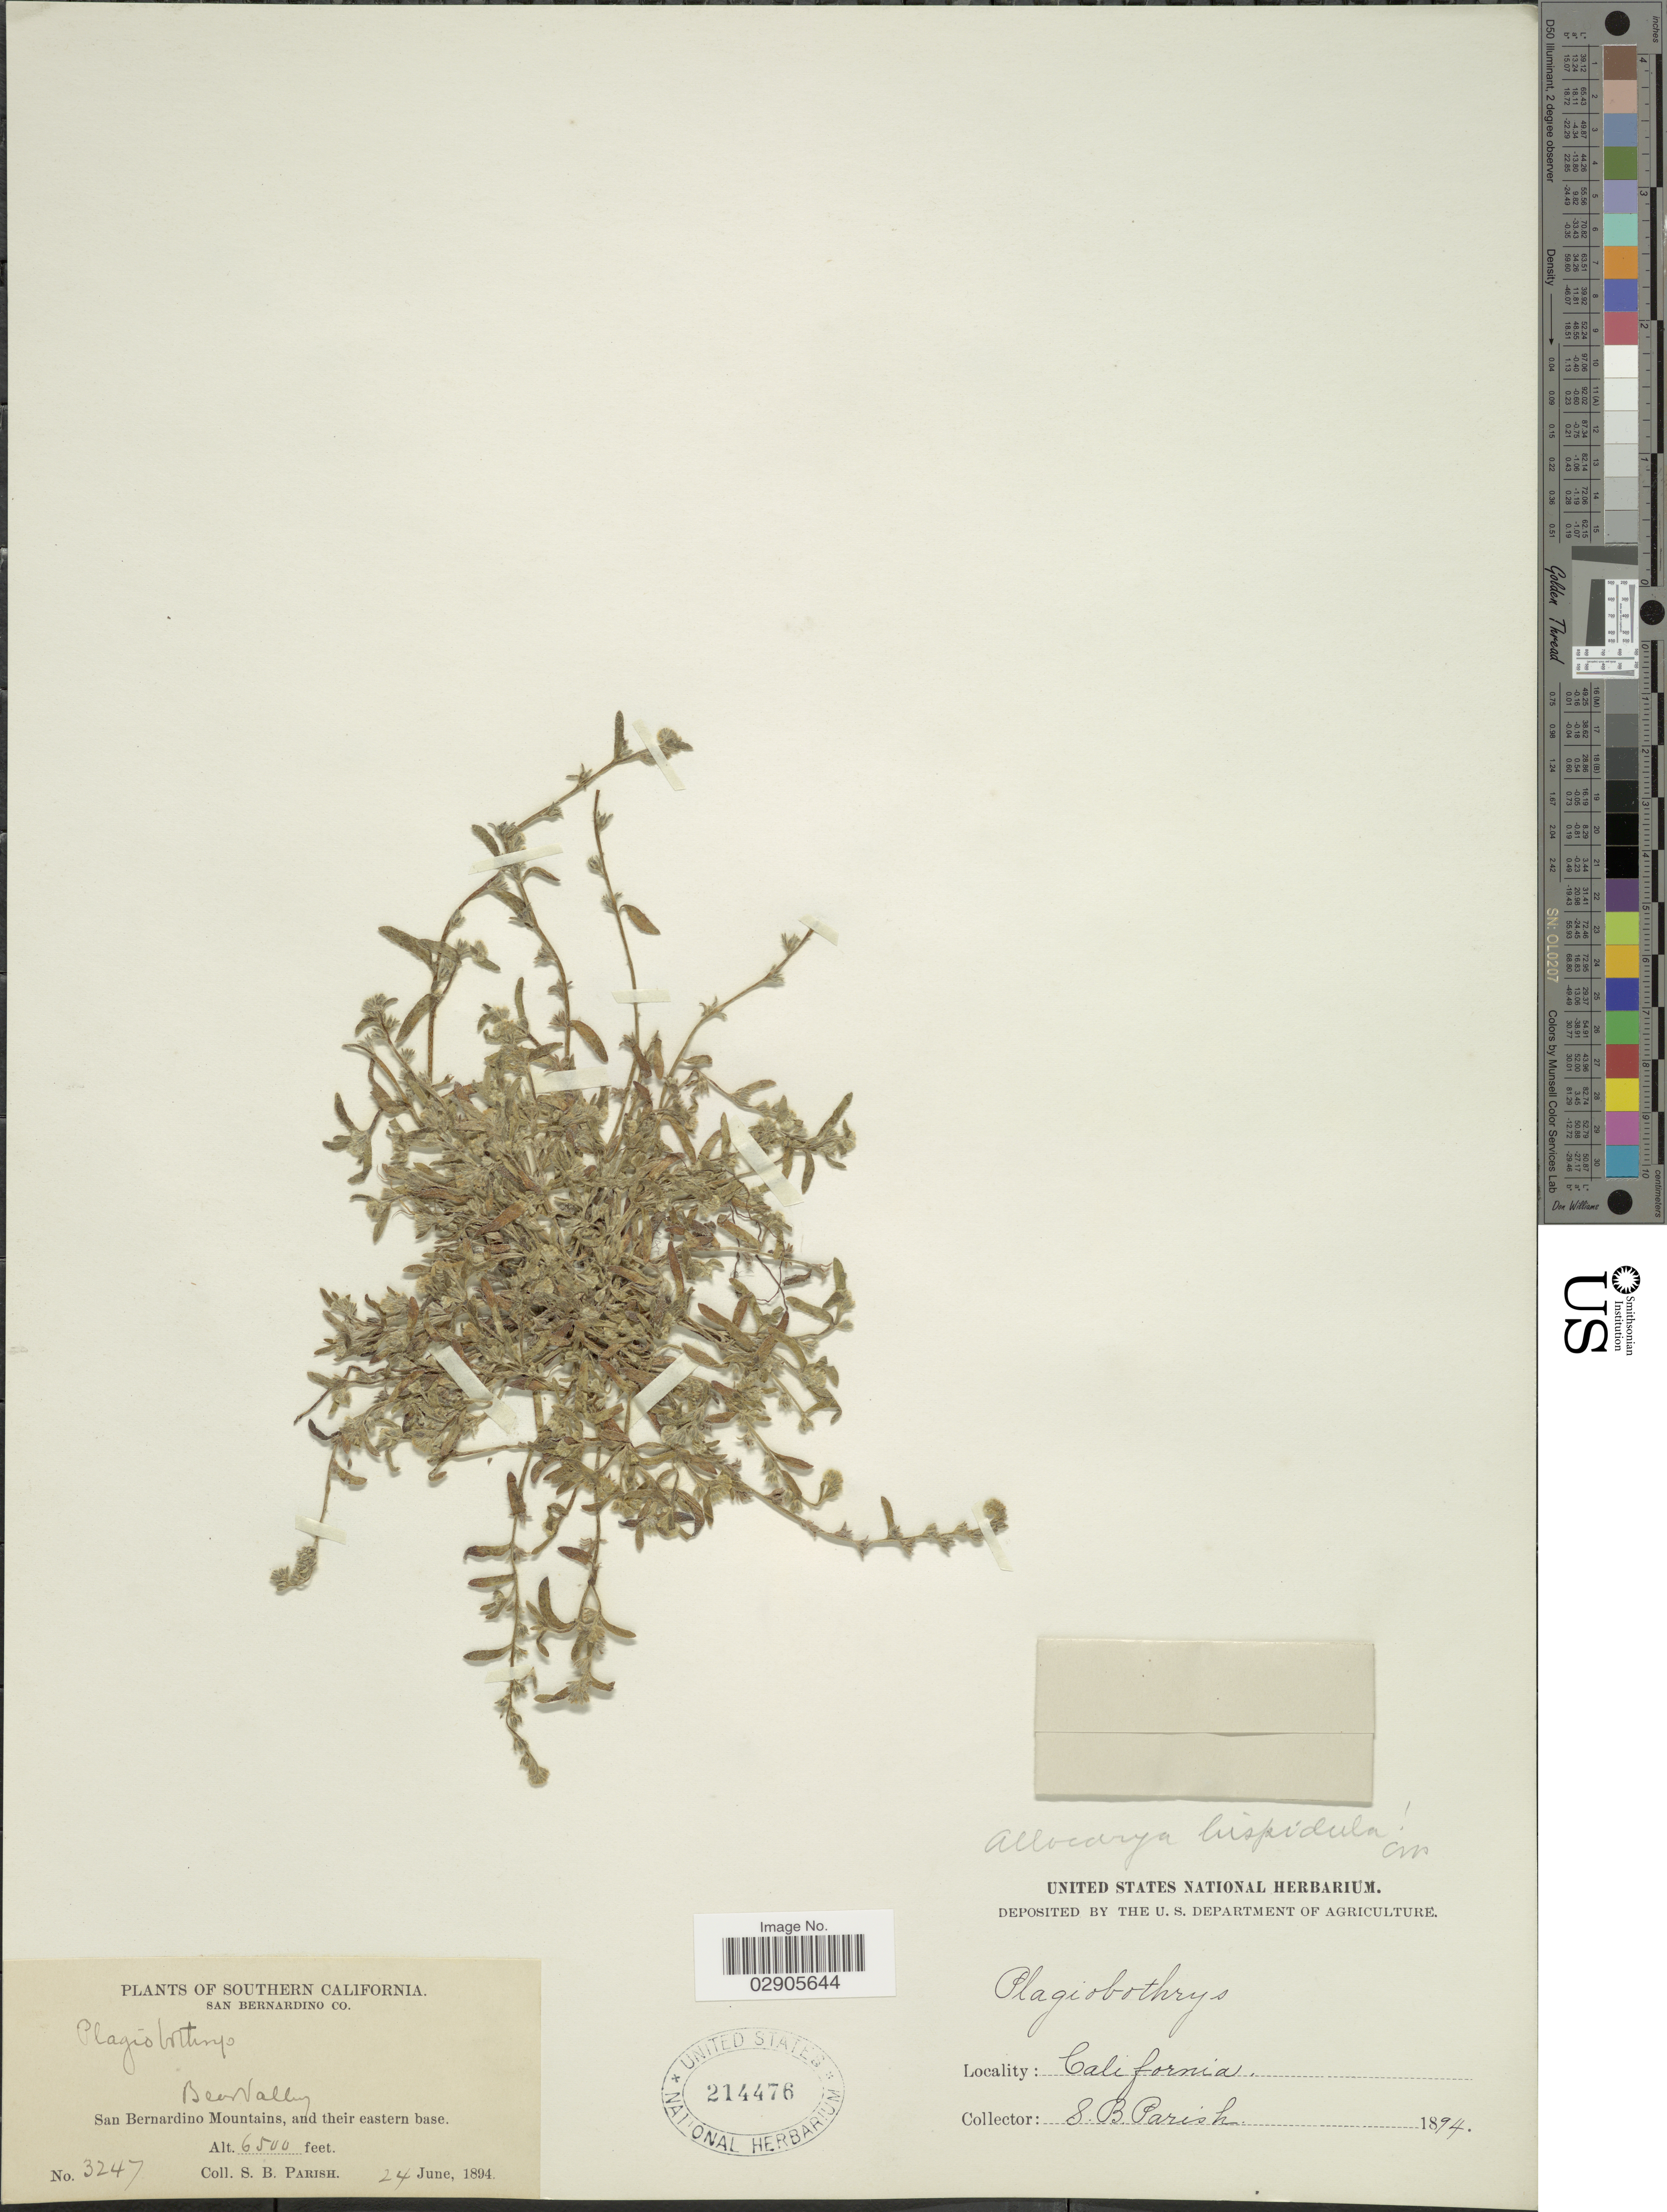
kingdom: Plantae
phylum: Tracheophyta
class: Magnoliopsida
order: Boraginales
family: Boraginaceae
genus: Plagiobothrys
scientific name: Plagiobothrys hispidulus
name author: (Greene) I.M. Johnst.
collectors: S. B. Parish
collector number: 3247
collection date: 1894-06-24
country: United States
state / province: California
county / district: San Bernardino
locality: Southern California. San Bernardino Co. Bear Valley. San Bernardino Mountains, and their eastern base.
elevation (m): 1981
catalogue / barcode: US 214476